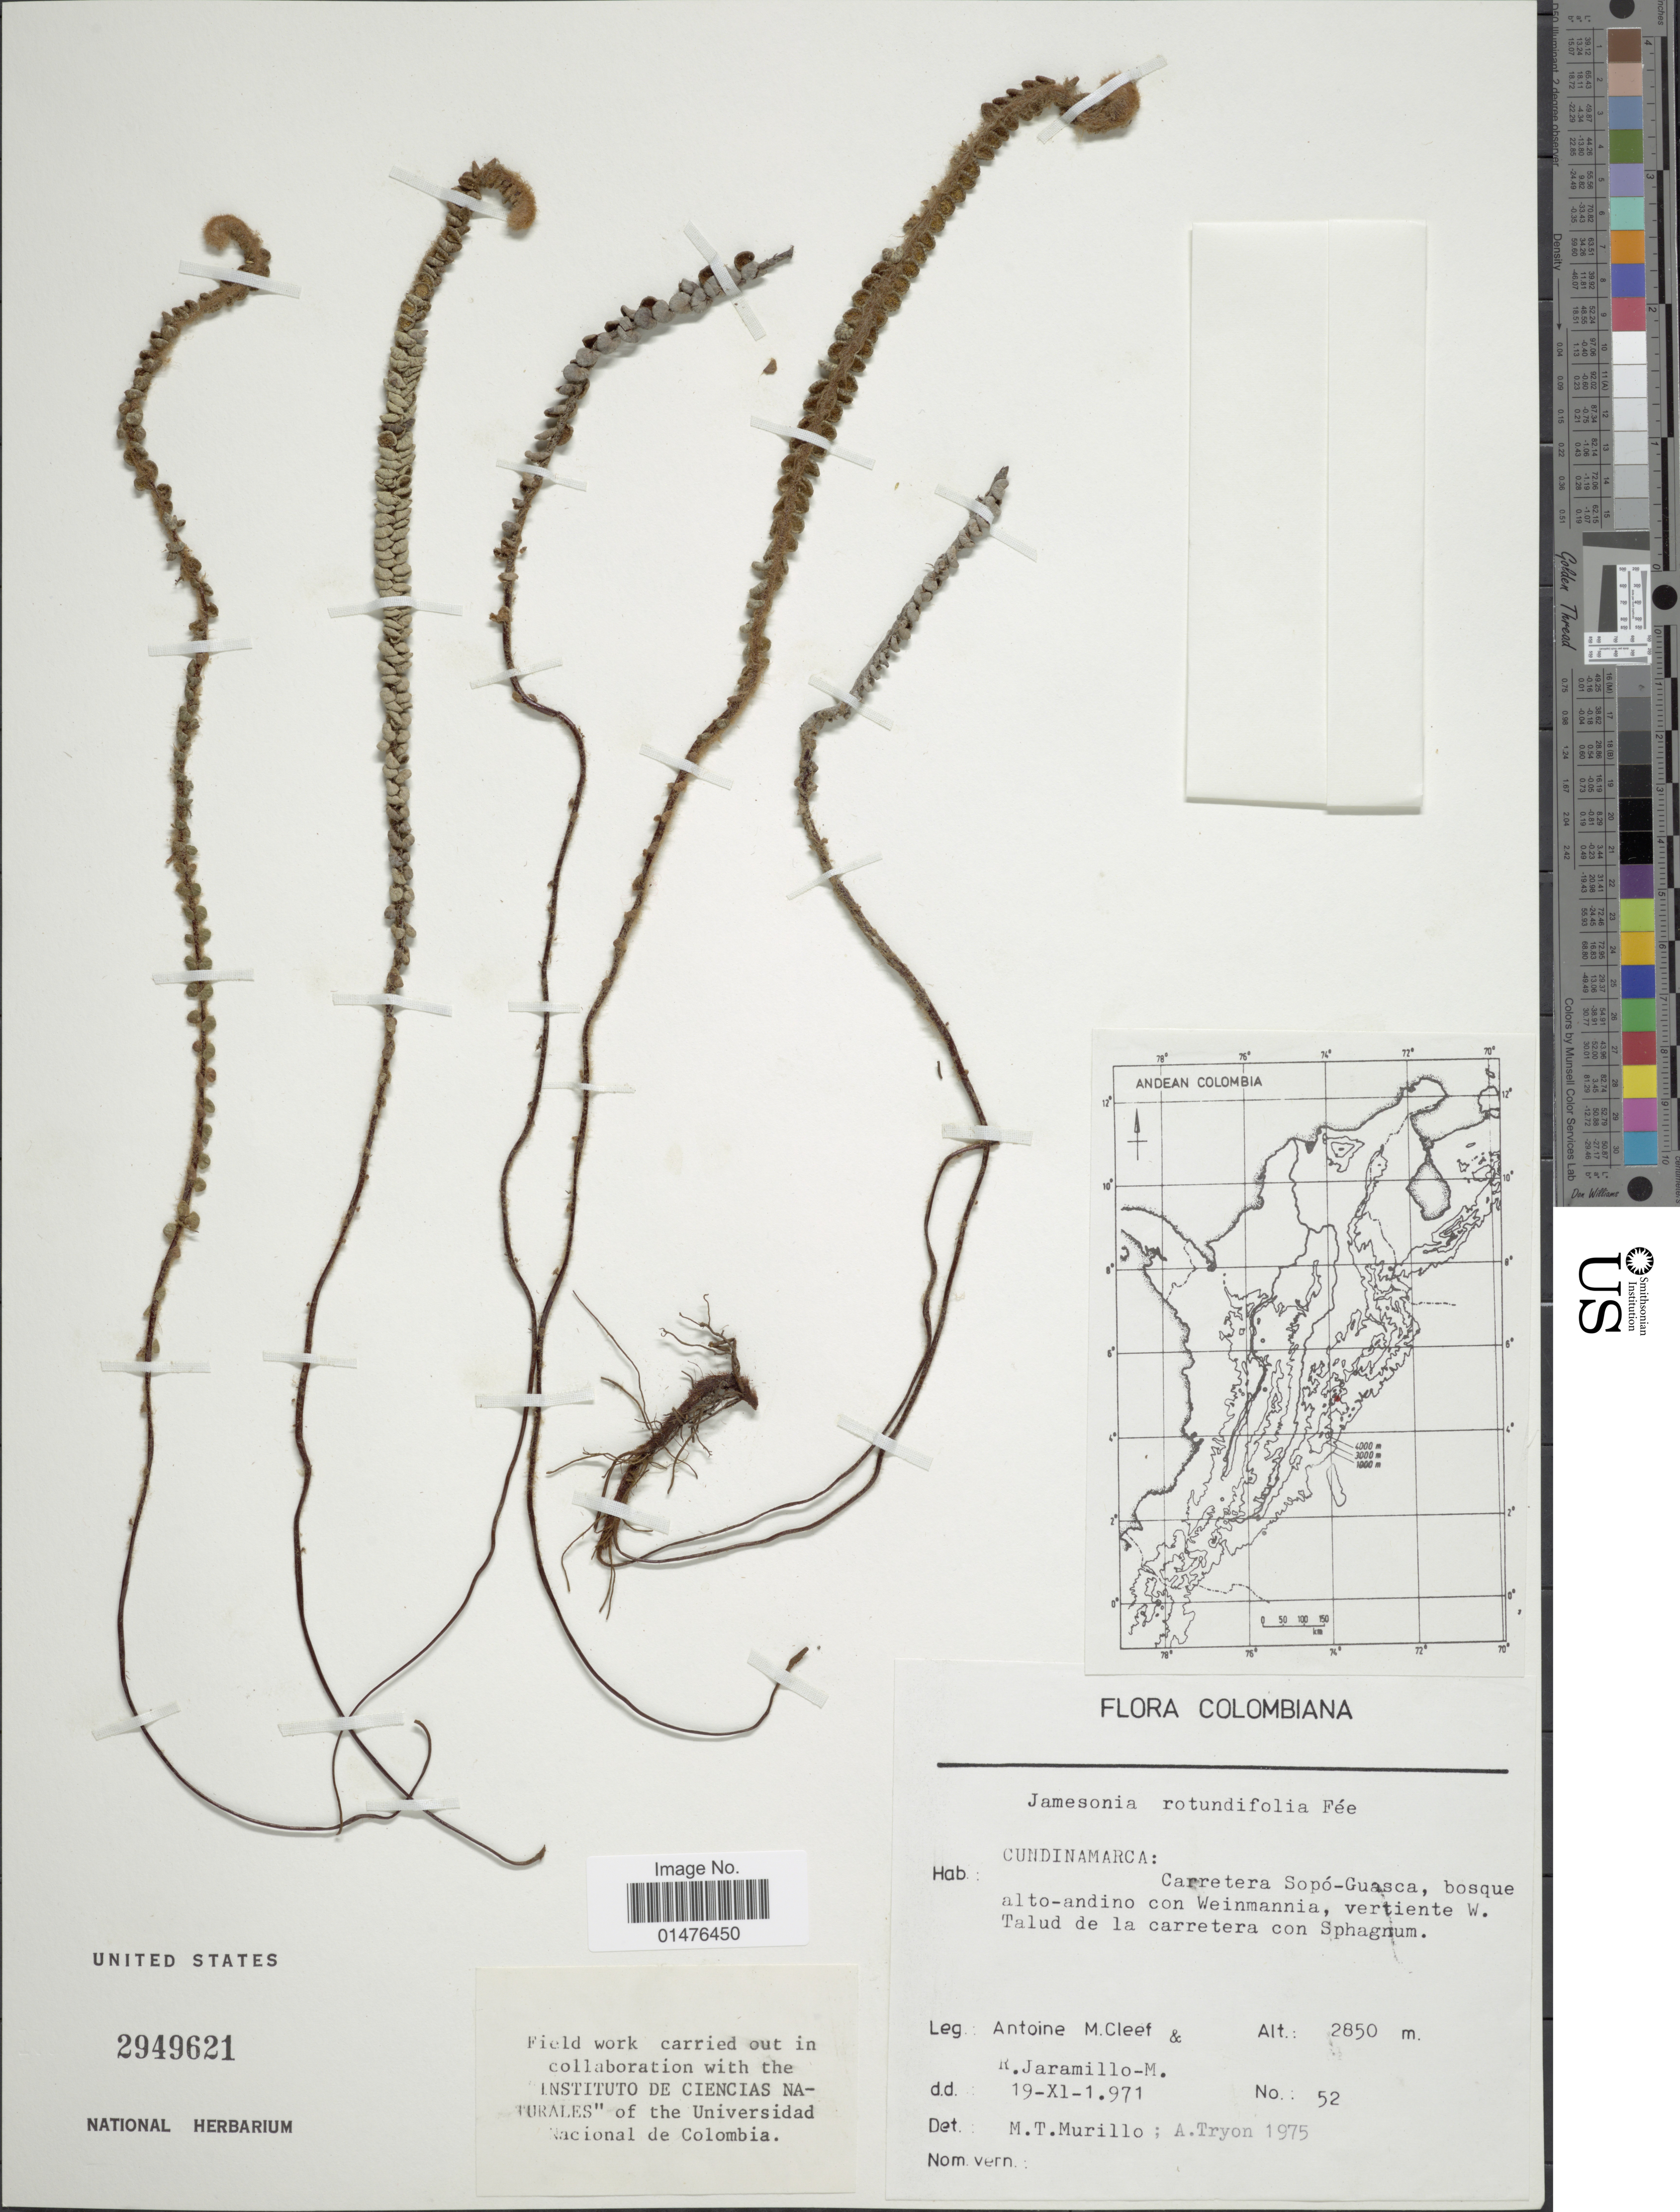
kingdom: Plantae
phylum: Tracheophyta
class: Polypodiopsida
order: Polypodiales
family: Pteridaceae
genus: Jamesonia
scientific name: Jamesonia rotundifolia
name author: Fée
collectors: A. M. Cleef & R. Jaramillo M.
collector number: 52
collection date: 1971-11-19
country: Colombia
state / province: Cundinamarca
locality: Carretera Sopó-Guasca, bosque alto-andino con Weinmannia, vertiente W. Talud de la carretera con Sphagnum.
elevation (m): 2850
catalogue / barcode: US 2949621